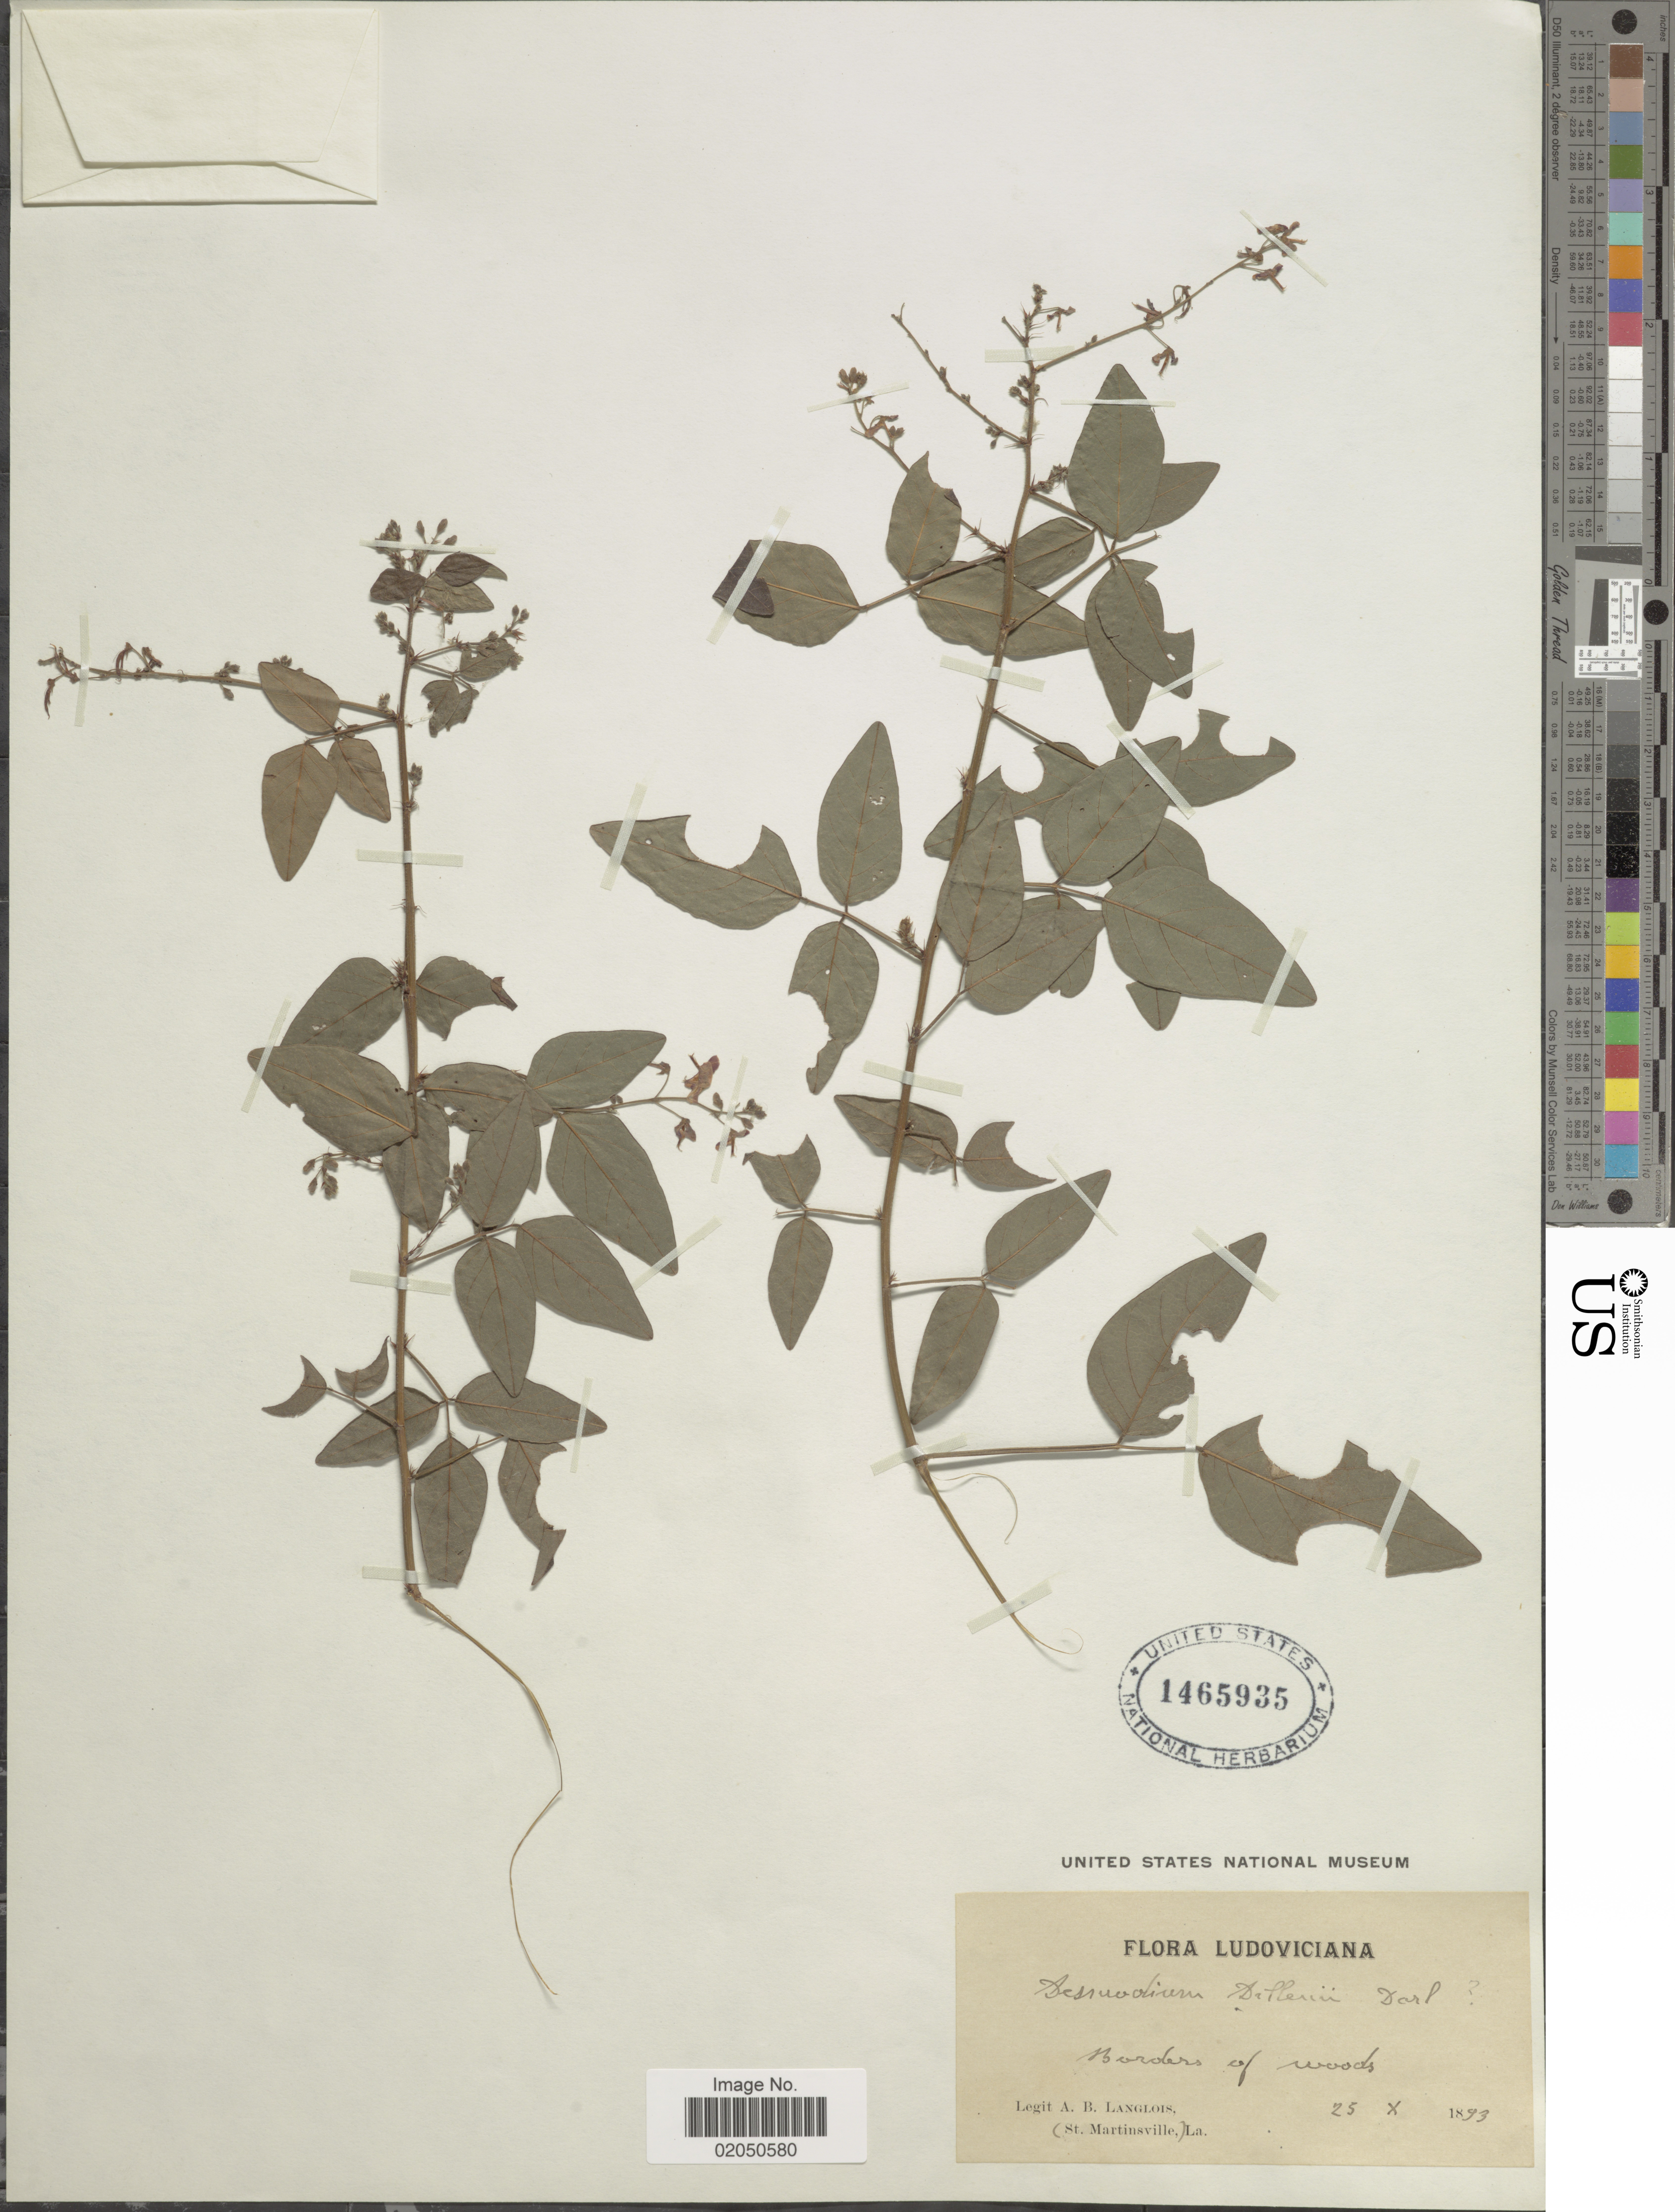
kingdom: Plantae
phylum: Tracheophyta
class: Magnoliopsida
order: Fabales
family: Fabaceae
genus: Desmodium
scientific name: Desmodium glabellum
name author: (Michx.) DC.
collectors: A. Langlois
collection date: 1893-10-25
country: United States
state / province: Louisiana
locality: Ludoviciana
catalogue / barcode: US 1465935